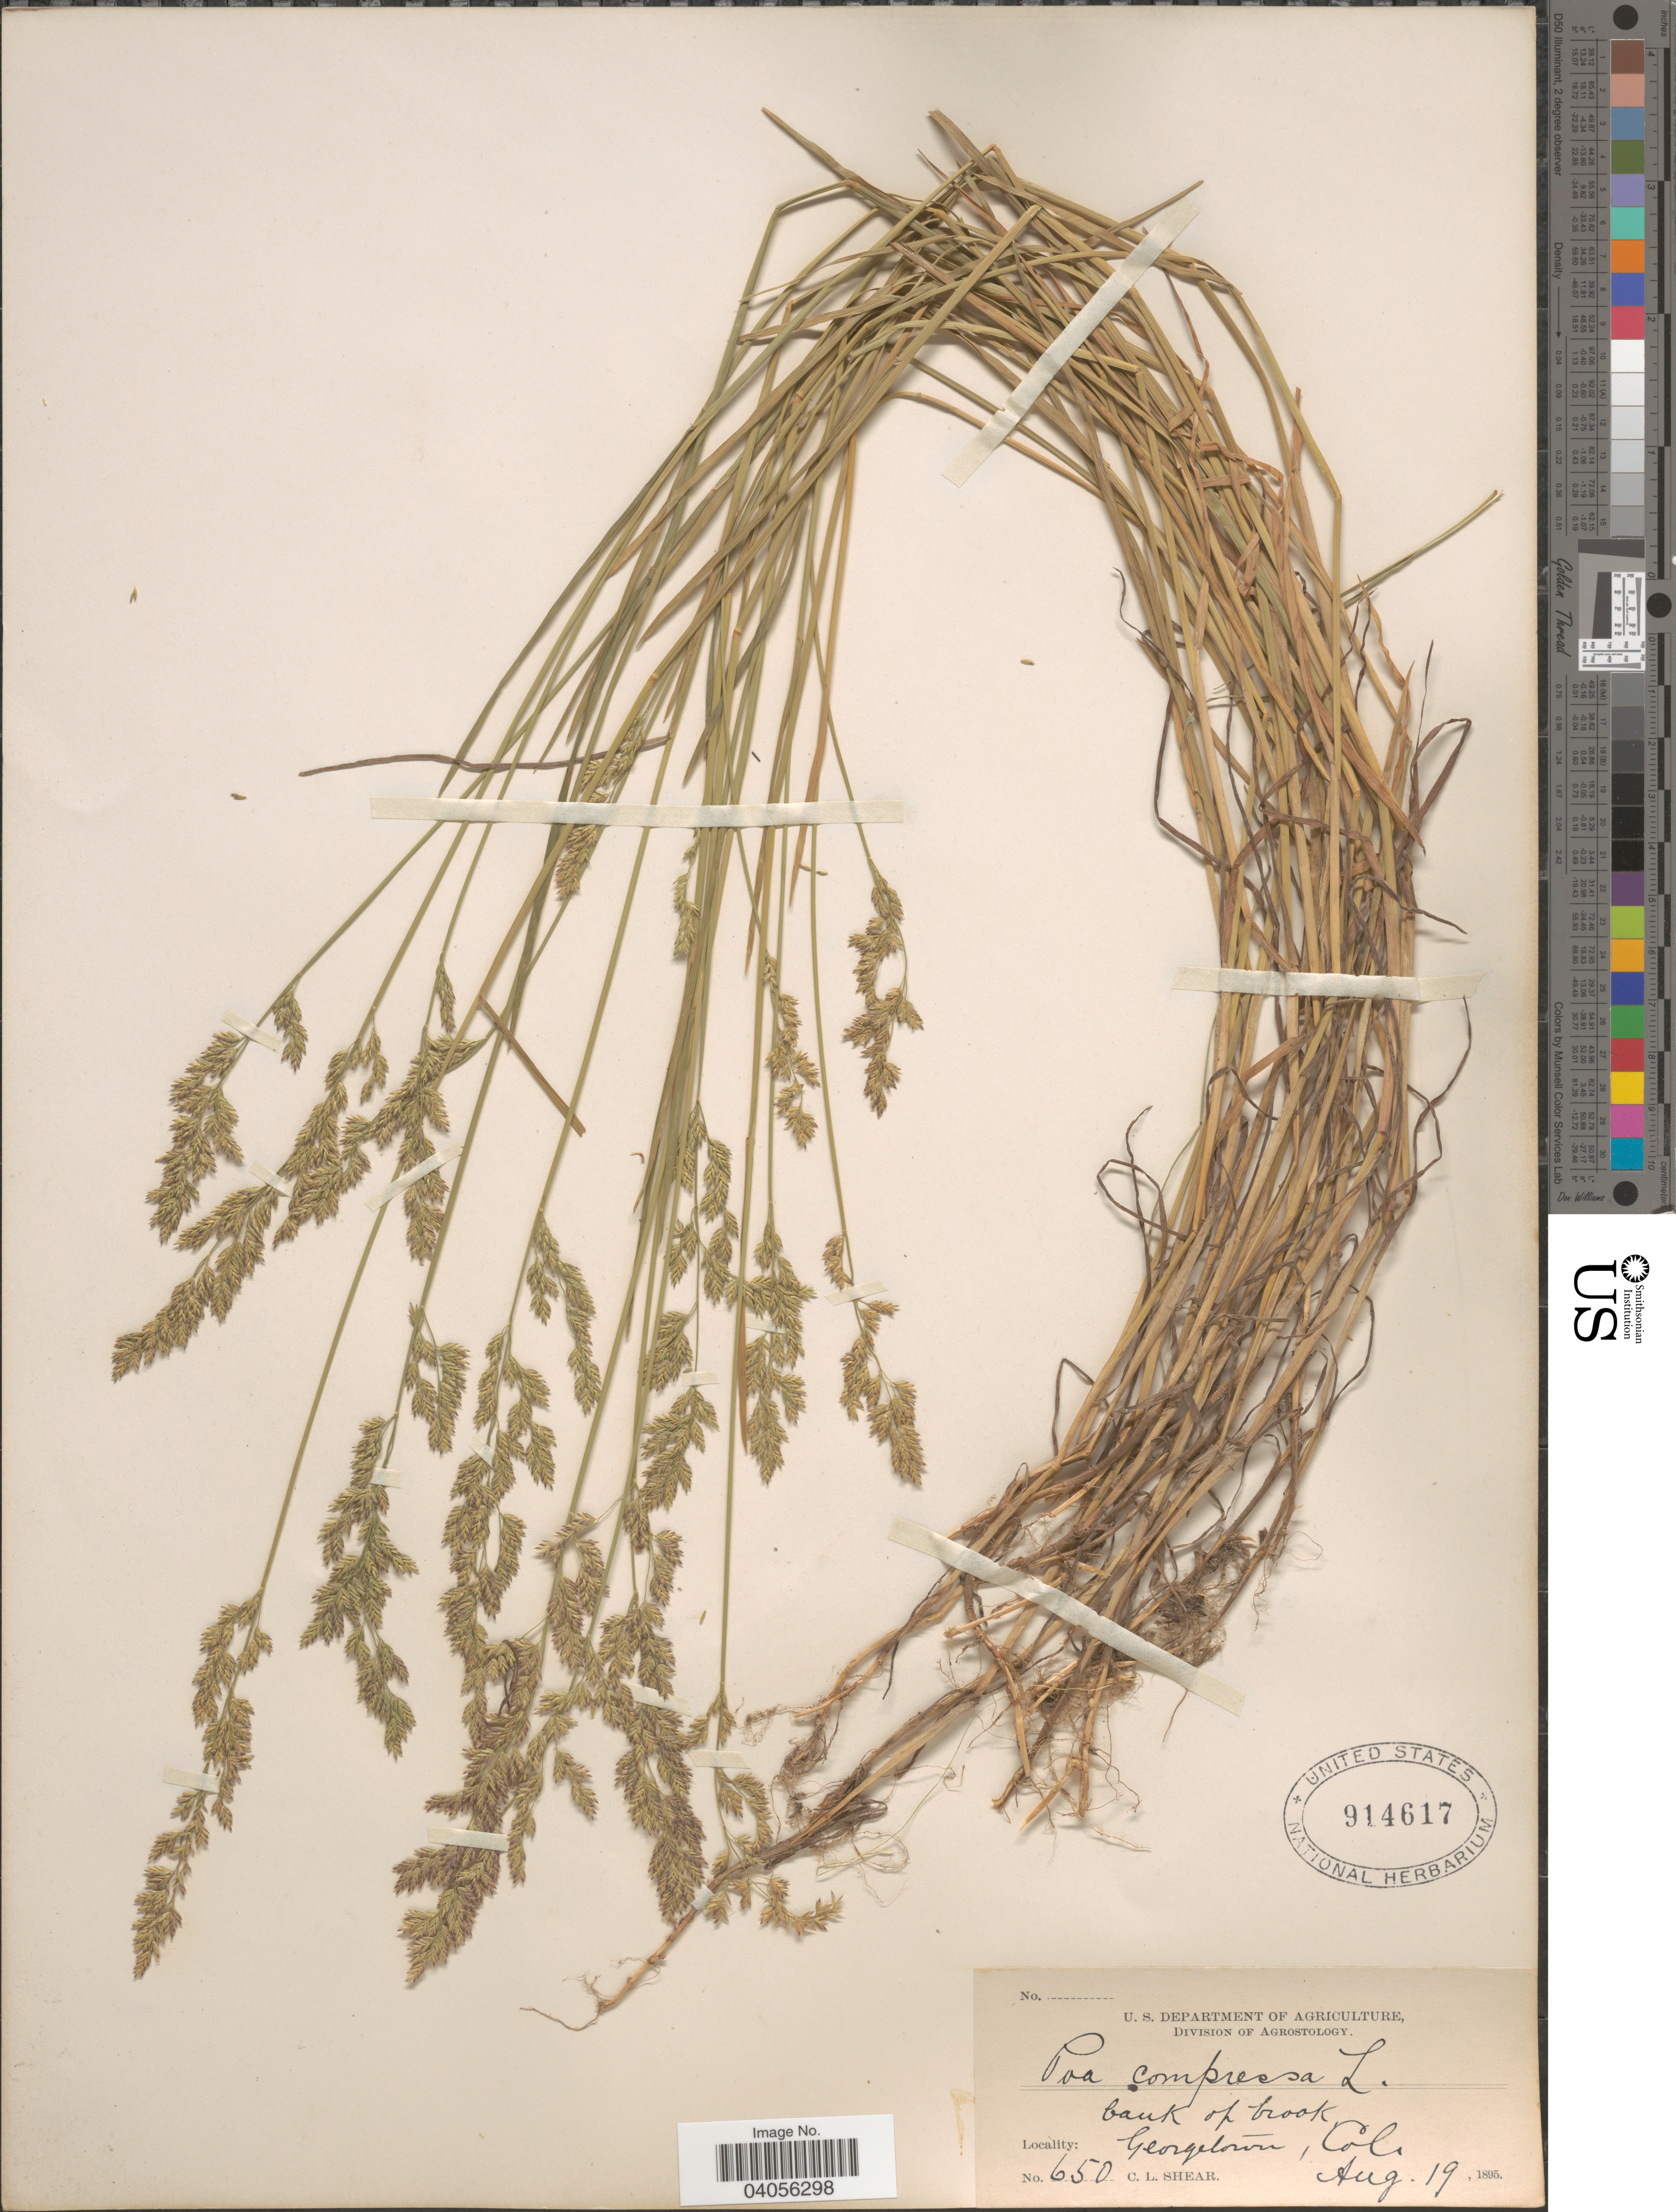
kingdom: Plantae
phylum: Tracheophyta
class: Liliopsida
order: Poales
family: Poaceae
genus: Poa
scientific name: Poa compressa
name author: L.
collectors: C. L. Shear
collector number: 650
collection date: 1895-08-19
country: United States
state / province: Colorado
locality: Georgetown.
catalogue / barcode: US 914617